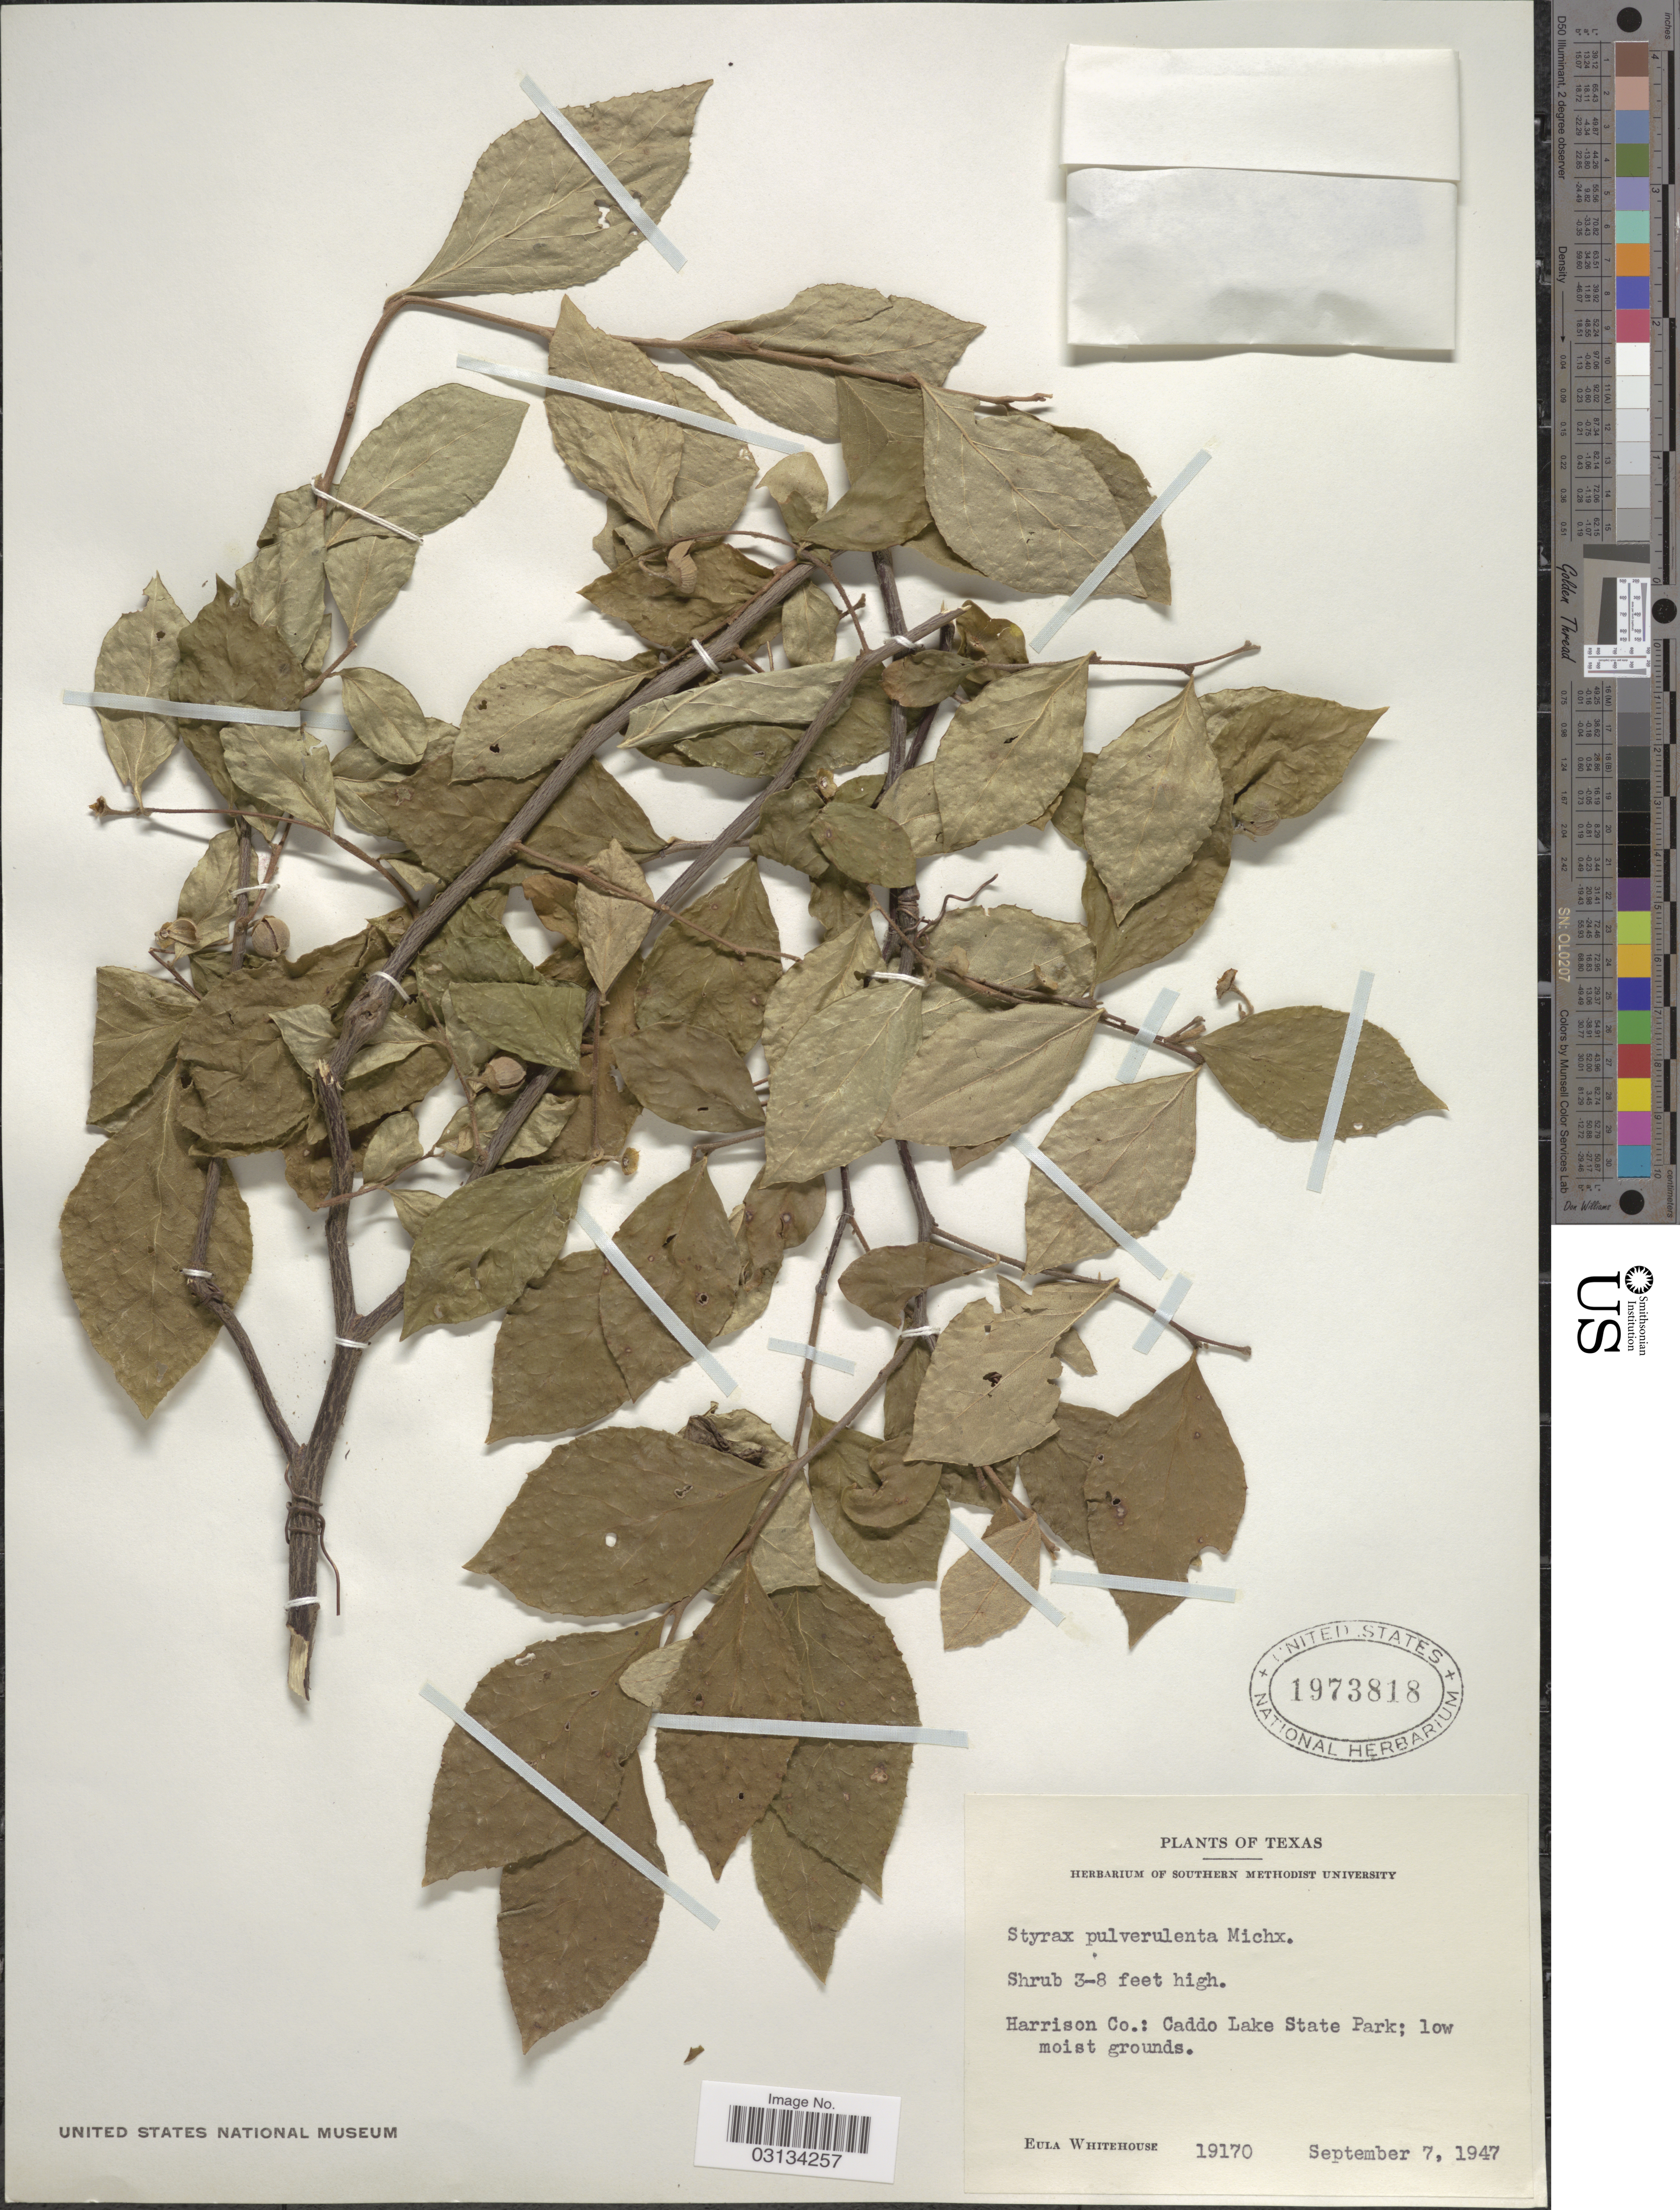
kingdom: Plantae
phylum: Tracheophyta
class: Magnoliopsida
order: Ericales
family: Styracaceae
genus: Styrax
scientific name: Styrax pulverulentus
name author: Michx.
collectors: E. Whitehouse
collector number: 19170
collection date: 1947-09-07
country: United States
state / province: Texas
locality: Harrison Co.: Caddo Lake State Park.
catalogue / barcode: US 1973818